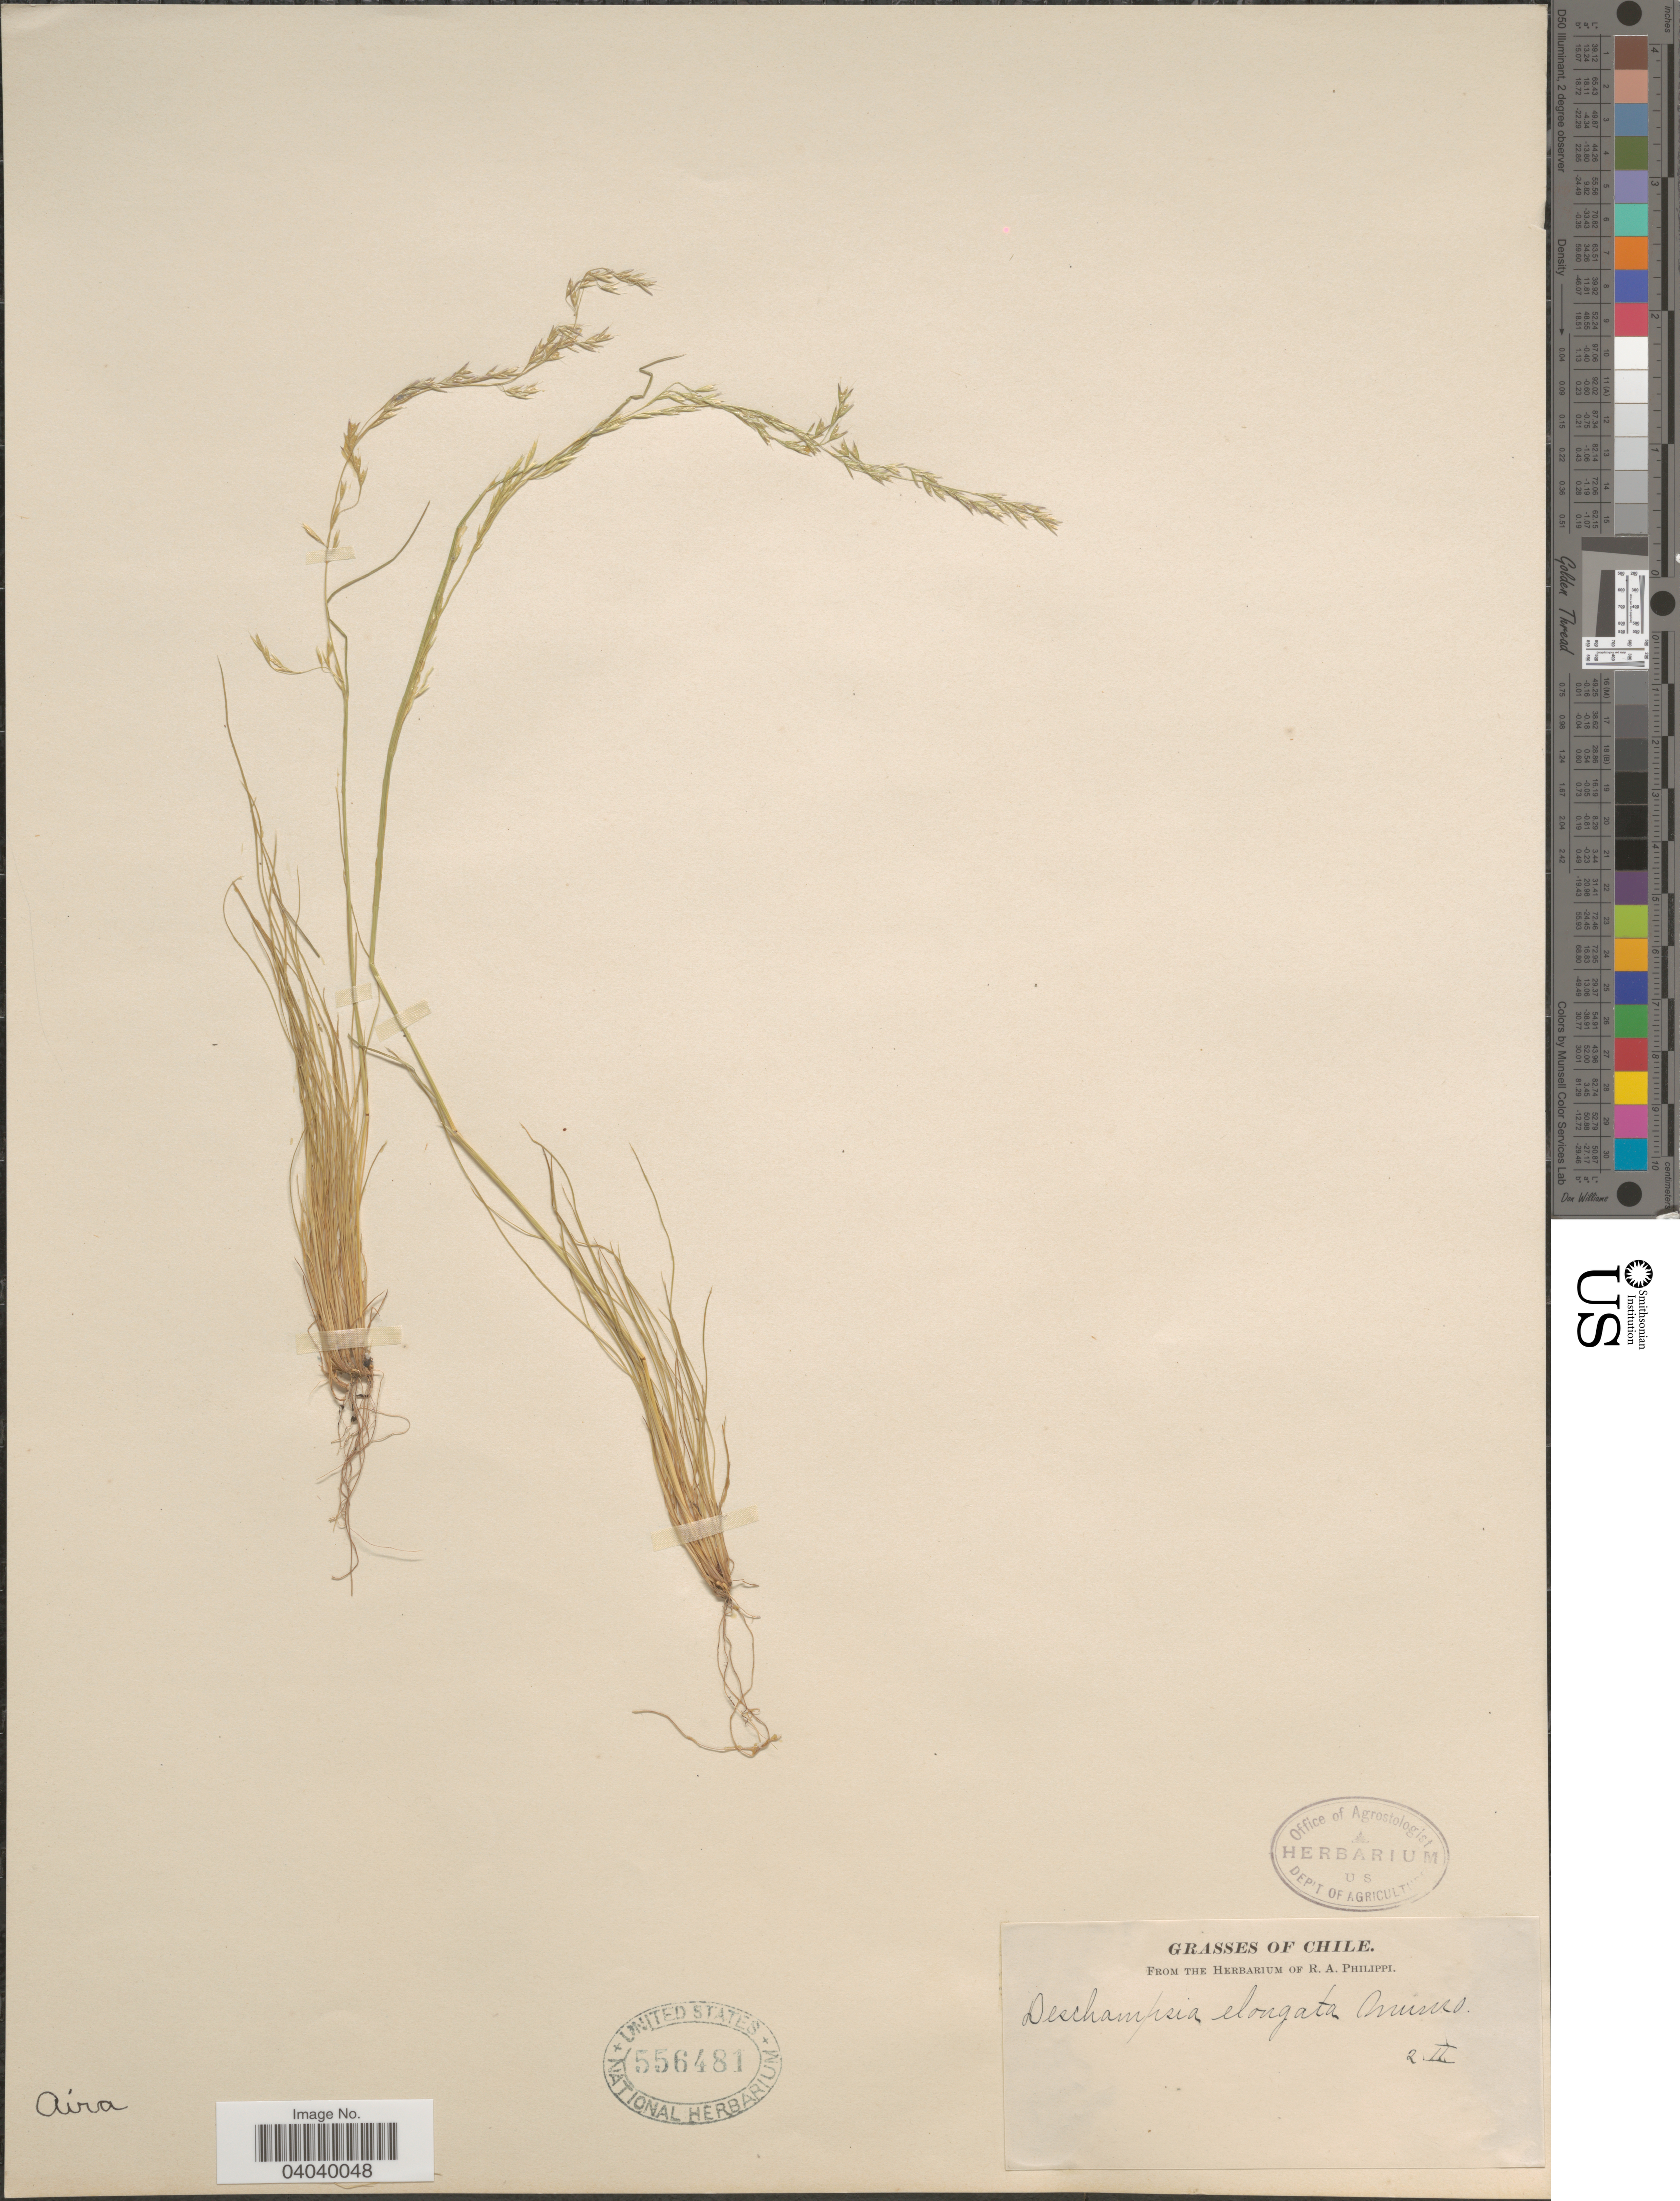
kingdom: Plantae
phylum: Tracheophyta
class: Liliopsida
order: Poales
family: Poaceae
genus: Deschampsia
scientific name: Deschampsia elongata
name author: (Hook.) Munro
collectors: ex. herb. R.A. Philippi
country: Chile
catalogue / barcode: US 556481